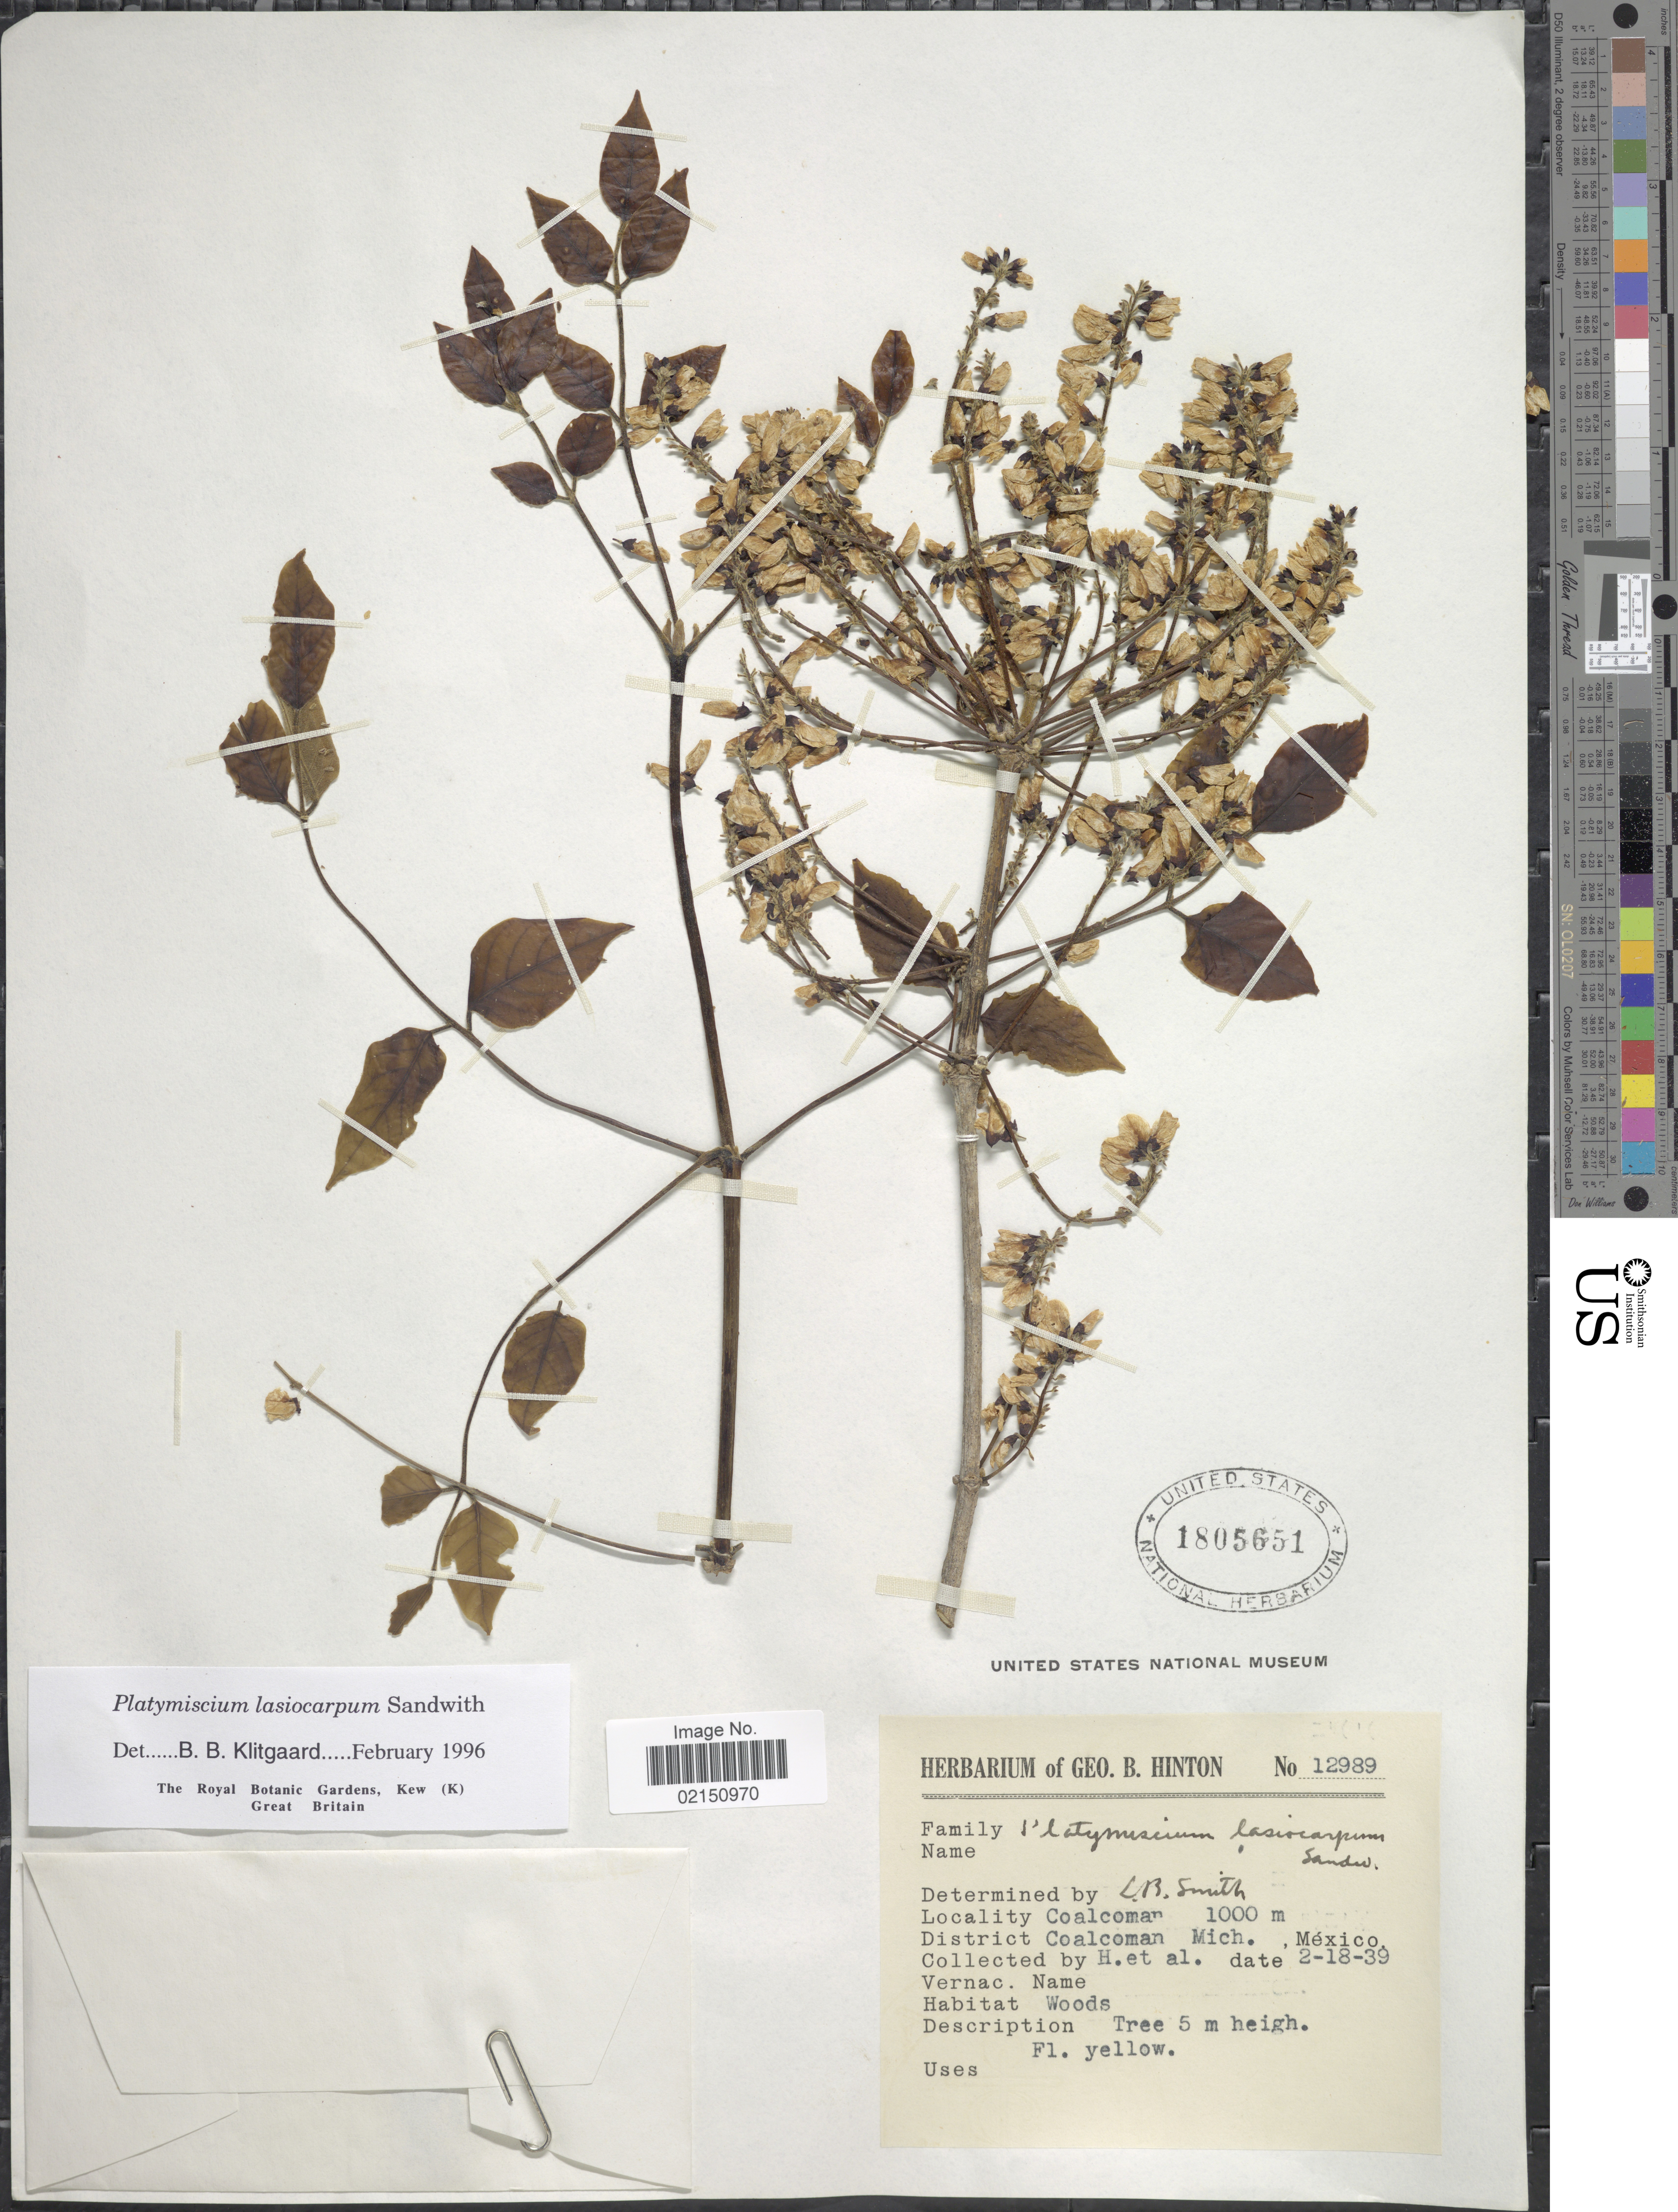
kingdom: Plantae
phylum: Tracheophyta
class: Magnoliopsida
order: Fabales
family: Fabaceae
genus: Platymiscium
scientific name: Platymiscium lasiocarpum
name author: Sandwith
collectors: G. B. Hinton & et al.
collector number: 12989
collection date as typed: Transcribed d/m/y: 18/2/39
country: Mexico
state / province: Michoacán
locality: Coalcoman, District Coalcoman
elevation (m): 1000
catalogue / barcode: US 1805651